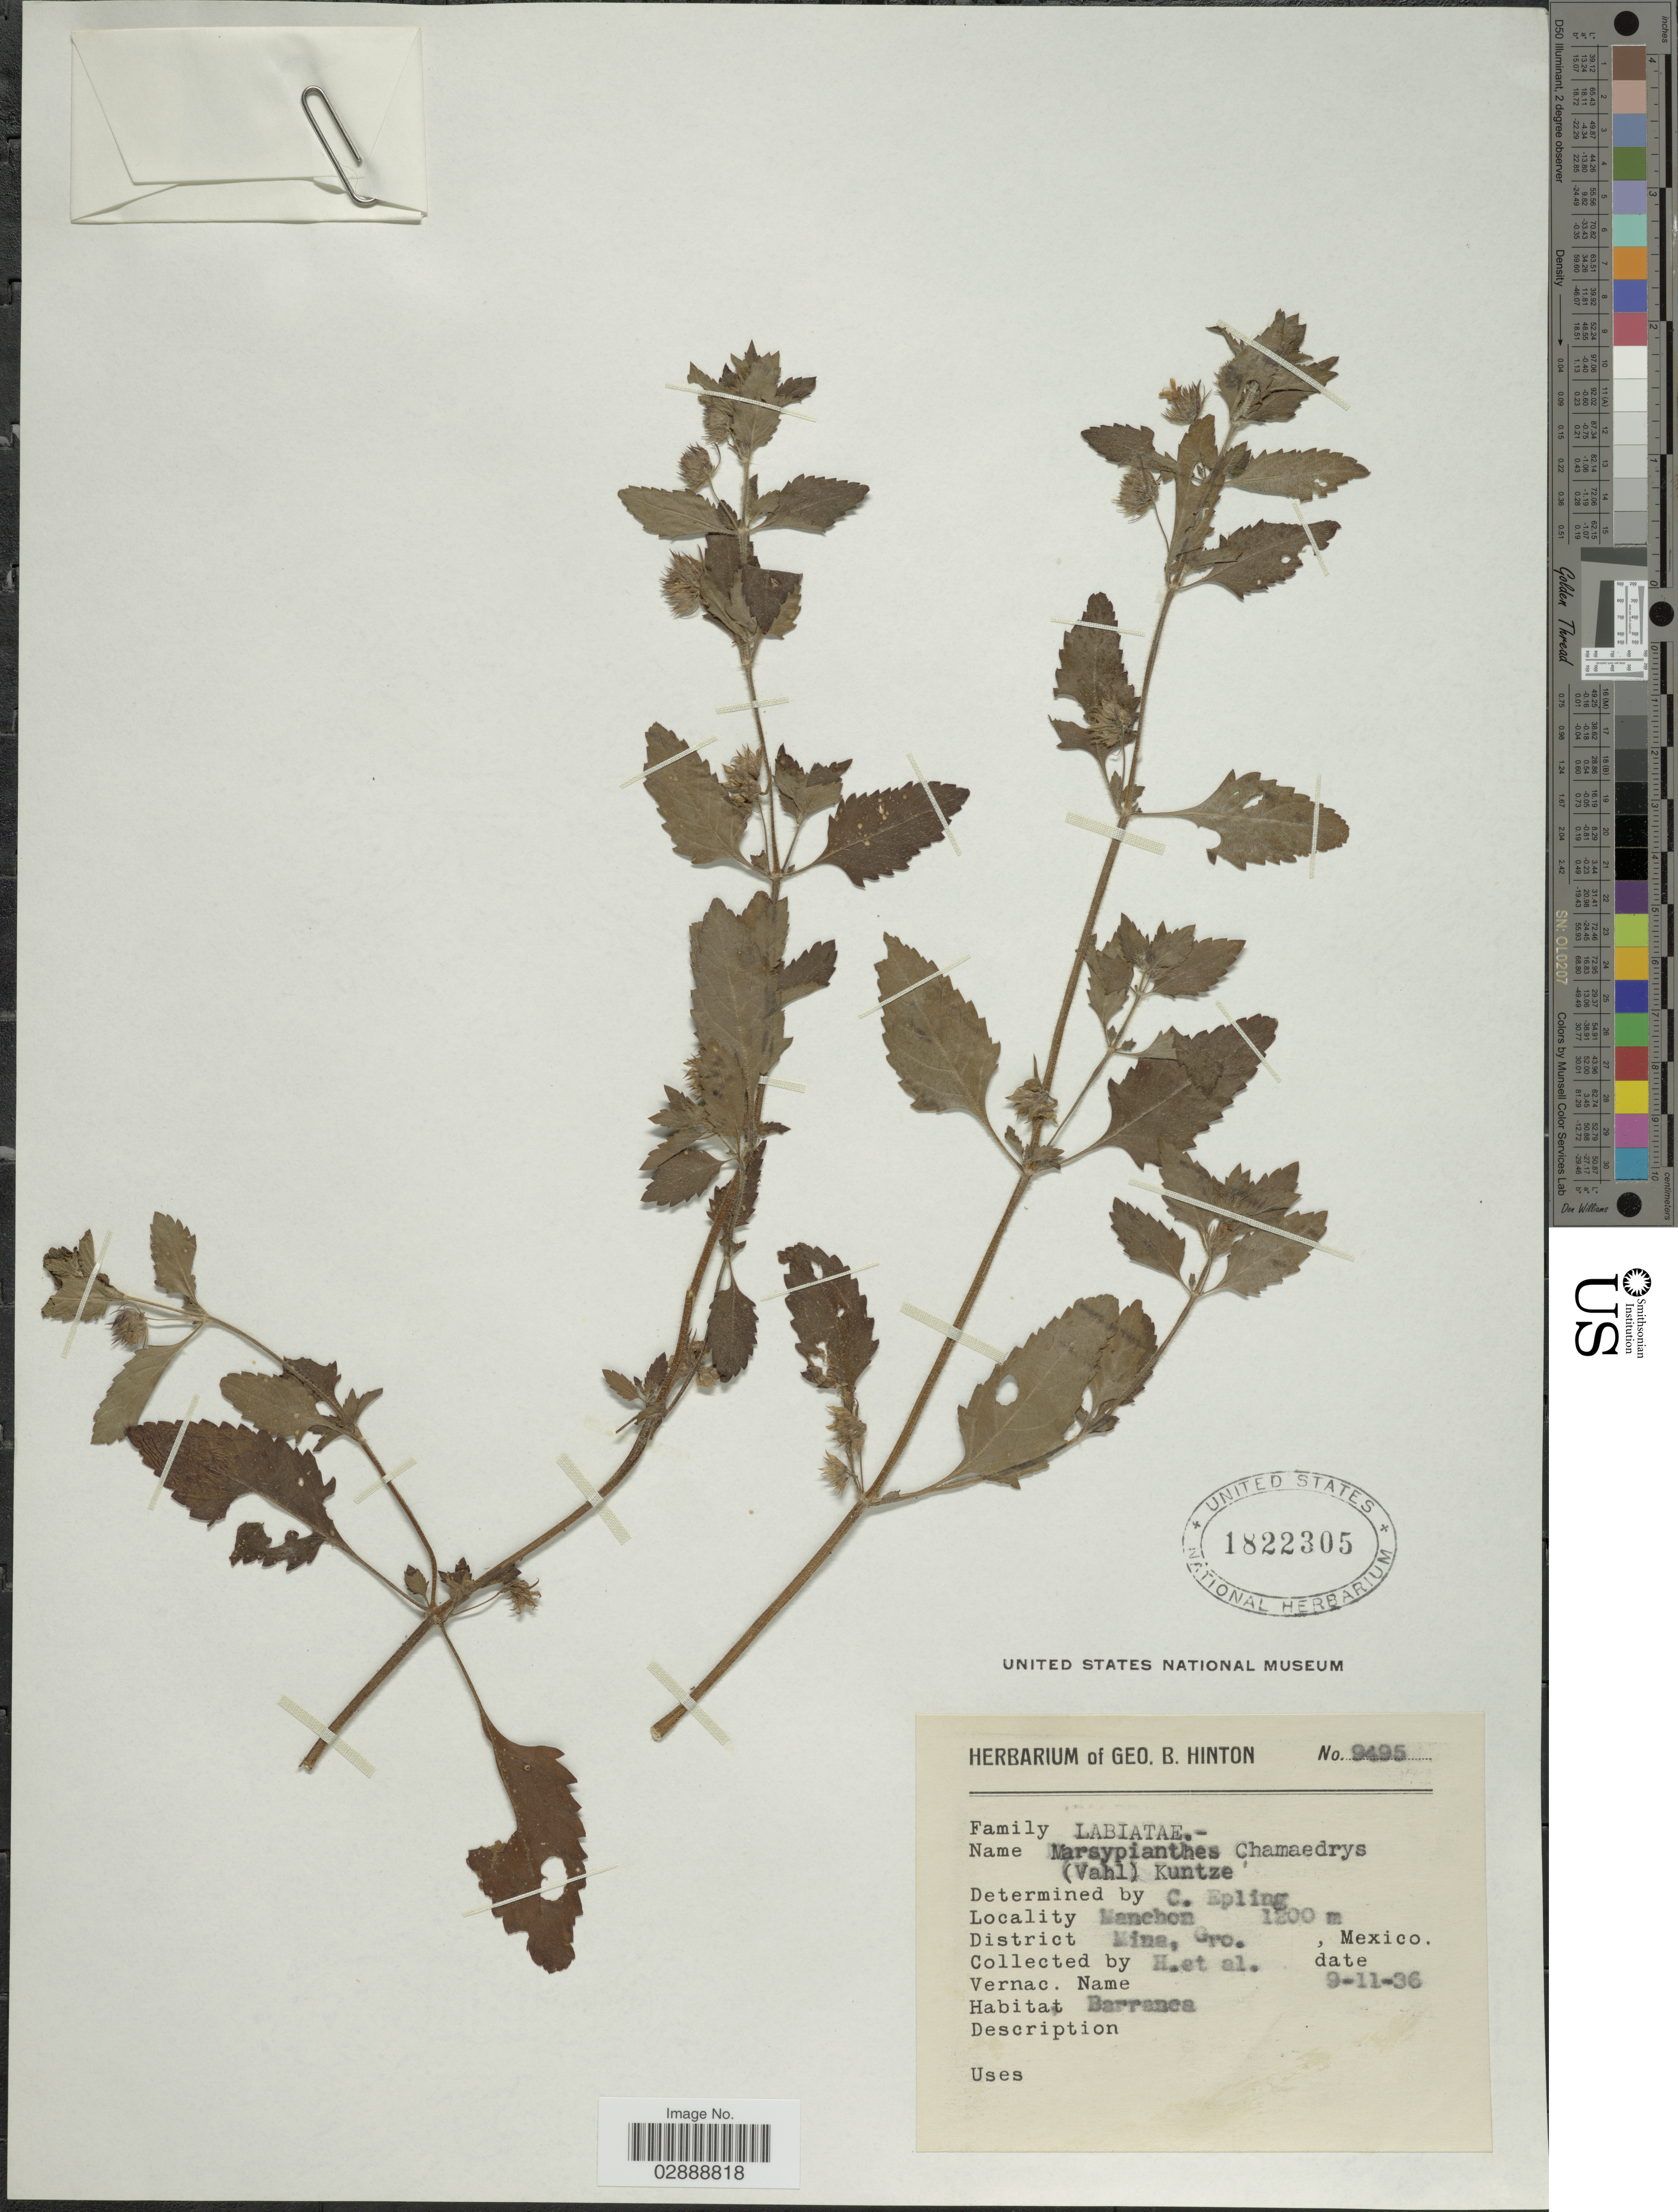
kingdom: Plantae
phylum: Tracheophyta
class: Magnoliopsida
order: Lamiales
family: Lamiaceae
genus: Marsypianthes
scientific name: Marsypianthes chamaedrys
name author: (Vahl) Kuntze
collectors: G. B. Hinton & et al.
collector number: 9495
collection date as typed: Transcribed d/m/y: 9/11/36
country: Mexico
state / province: Guerrero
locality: Manchon, District Mina.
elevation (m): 1200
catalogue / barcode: US 1822305